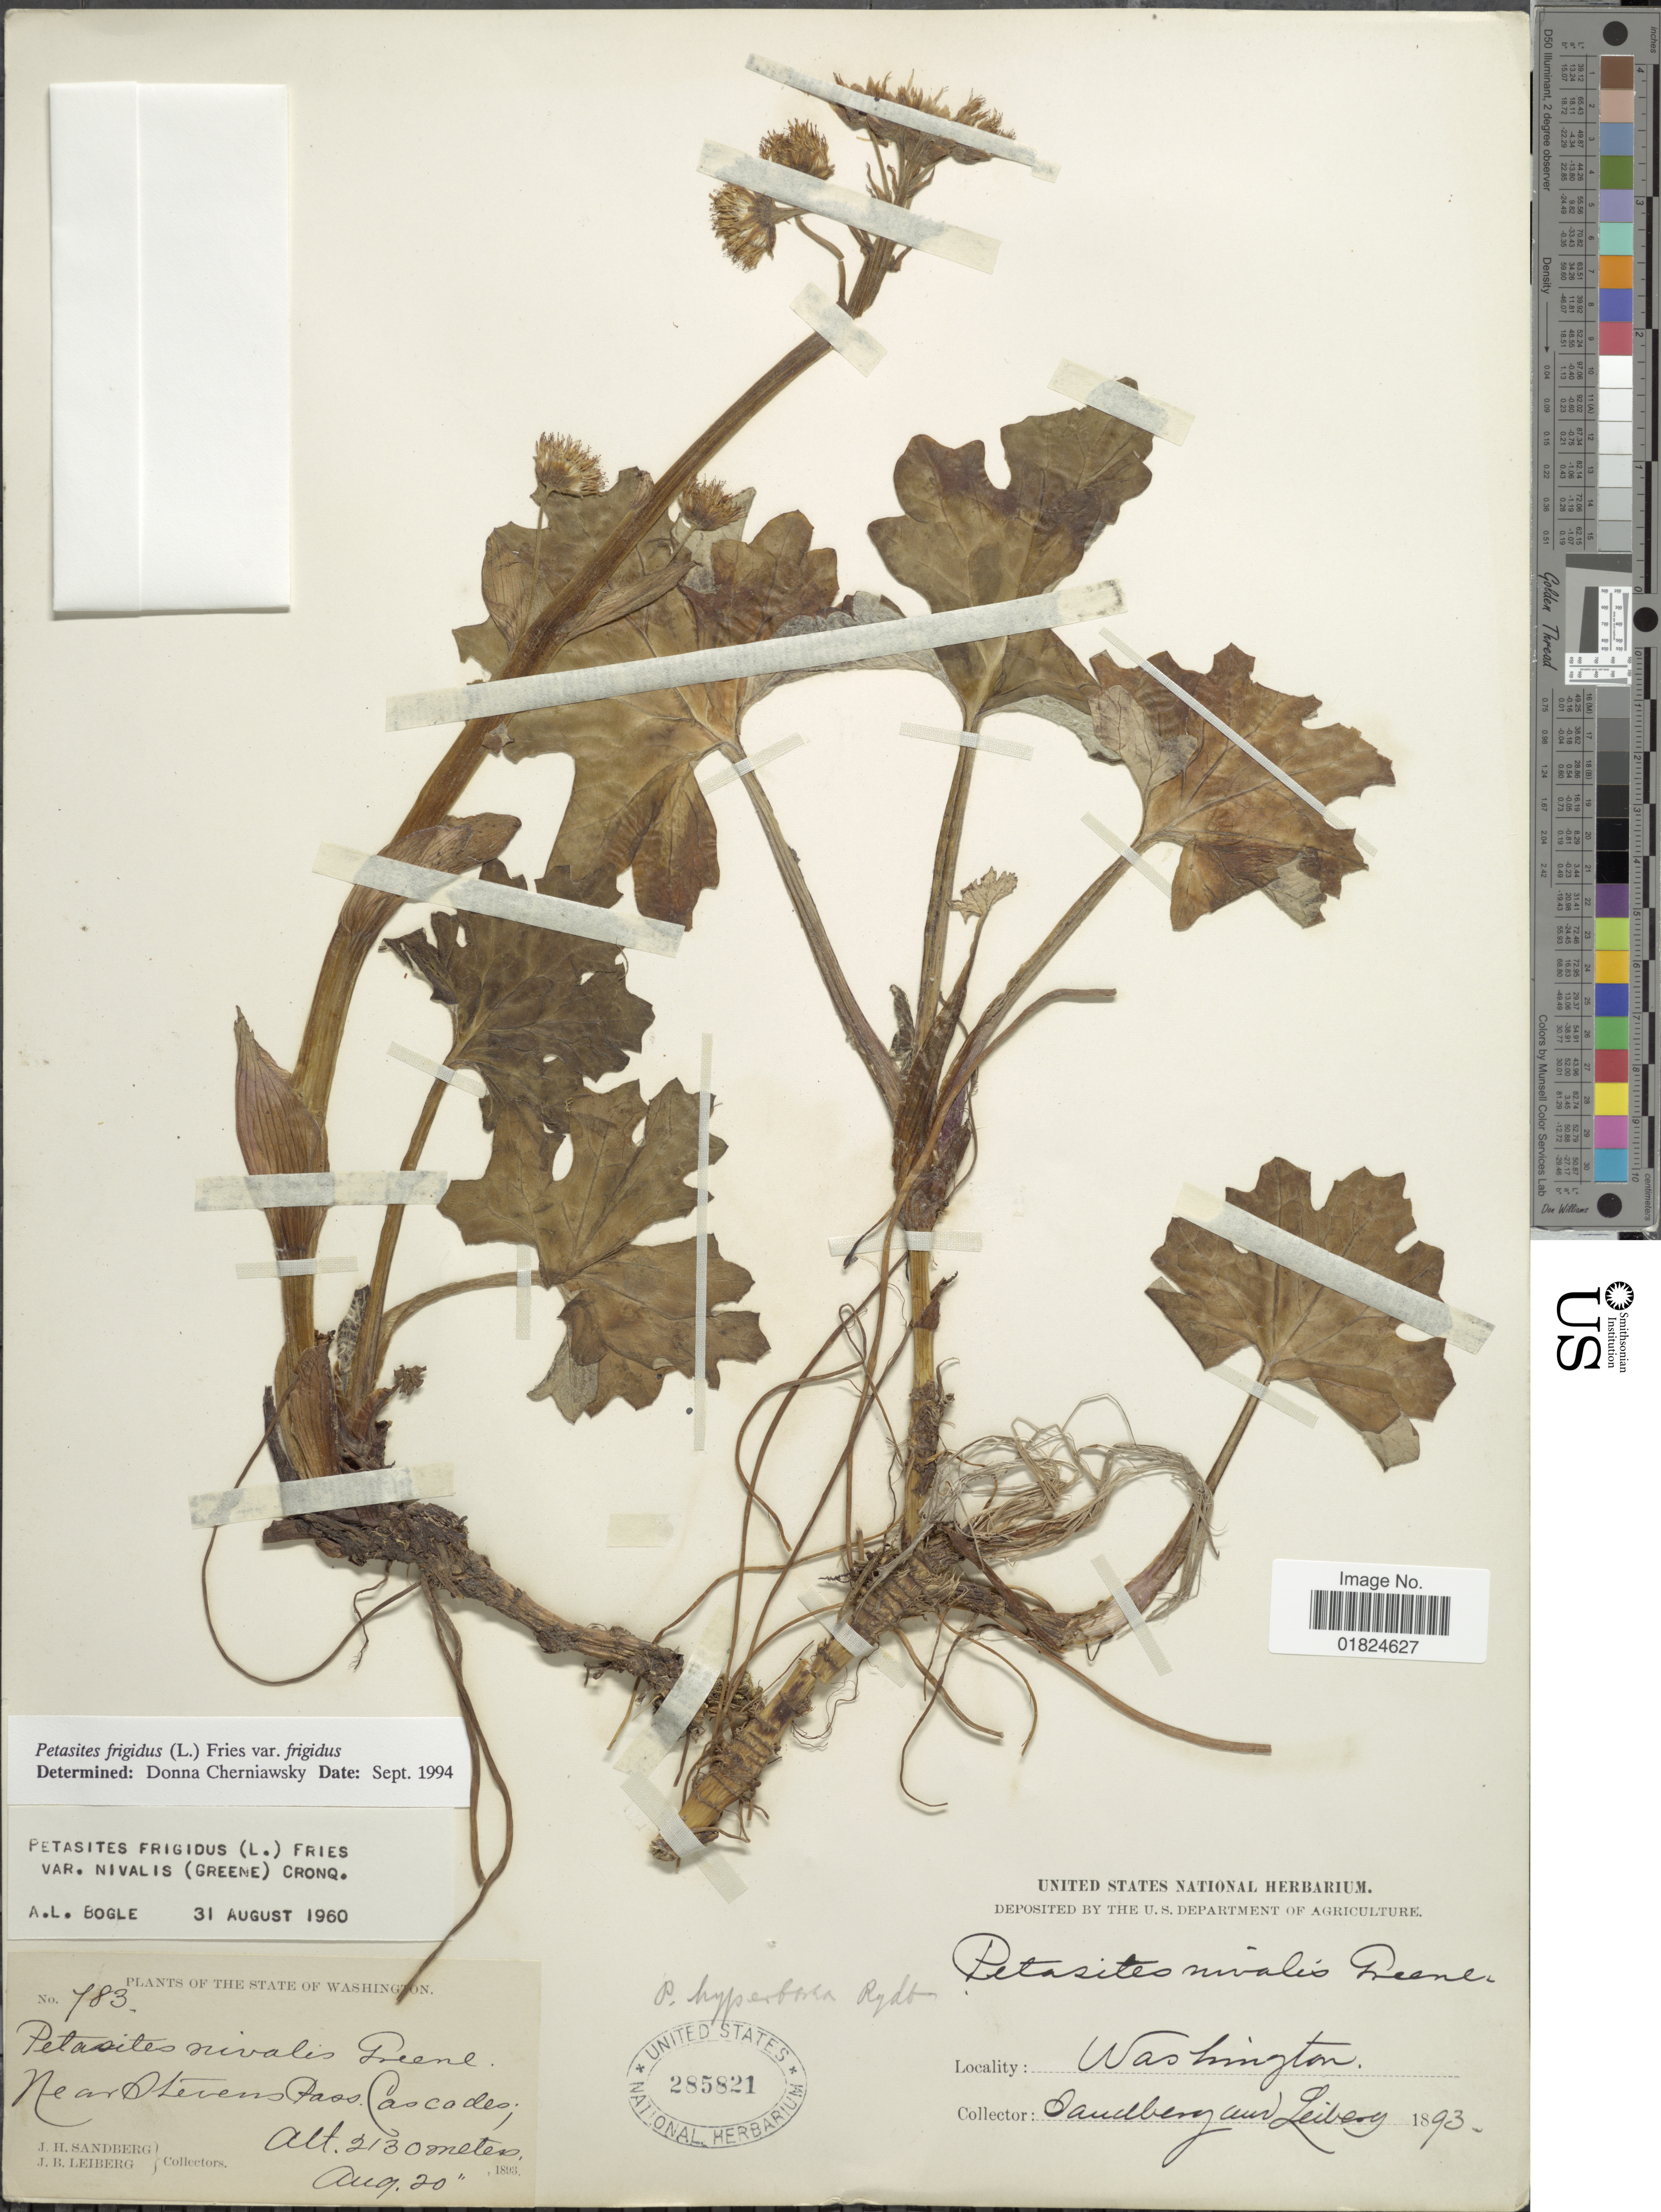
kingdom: Plantae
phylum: Tracheophyta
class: Magnoliopsida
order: Asterales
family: Asteraceae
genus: Petasites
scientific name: Petasites frigidus var. frigidus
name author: (L.) Fr.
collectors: J. H. Sandberg & J. B. Leiberg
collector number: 783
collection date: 1893-08-20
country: United States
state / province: Washington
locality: Near Stevens Pass. Cascades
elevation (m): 2130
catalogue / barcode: US 285821